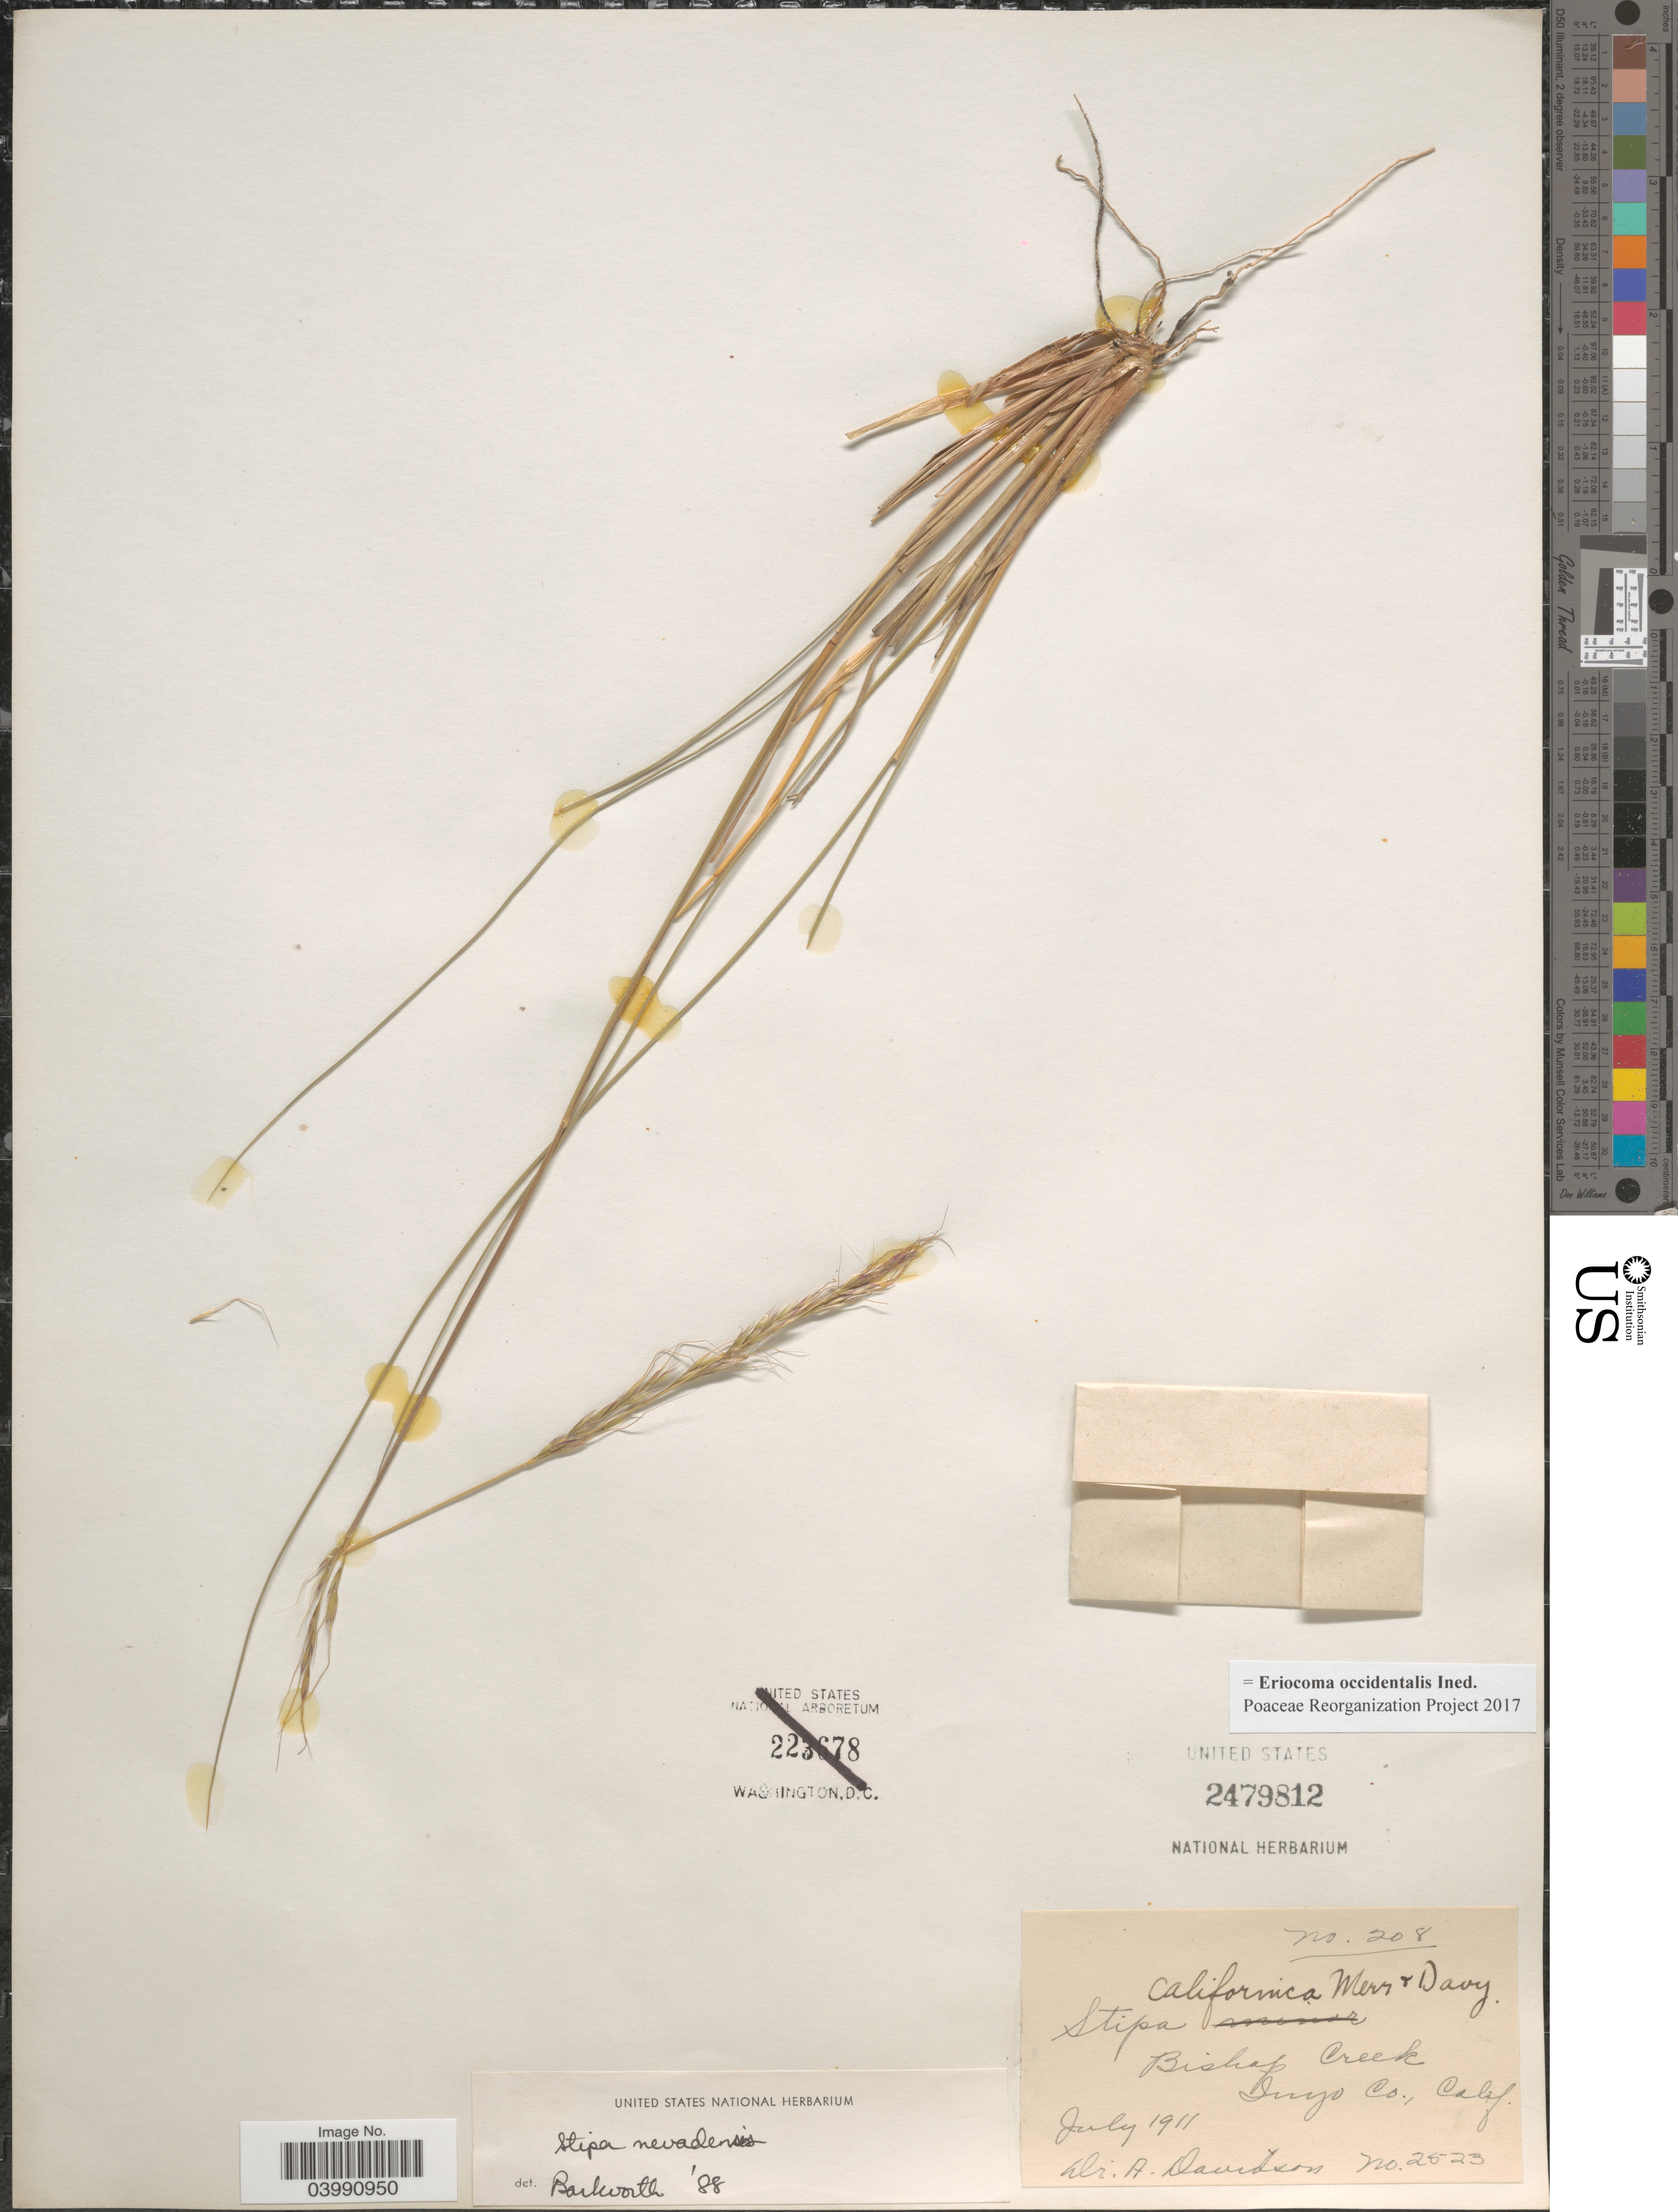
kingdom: Plantae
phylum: Tracheophyta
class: Liliopsida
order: Poales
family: Poaceae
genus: Eriocoma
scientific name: Eriocoma occidentalis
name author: (Thurb. ex S. Watson) Romasch.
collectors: A. Davidson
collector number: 2523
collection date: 1911-07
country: United States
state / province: California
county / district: Inyo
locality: Bishop Creek, Inyo Co.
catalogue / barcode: US 2479812